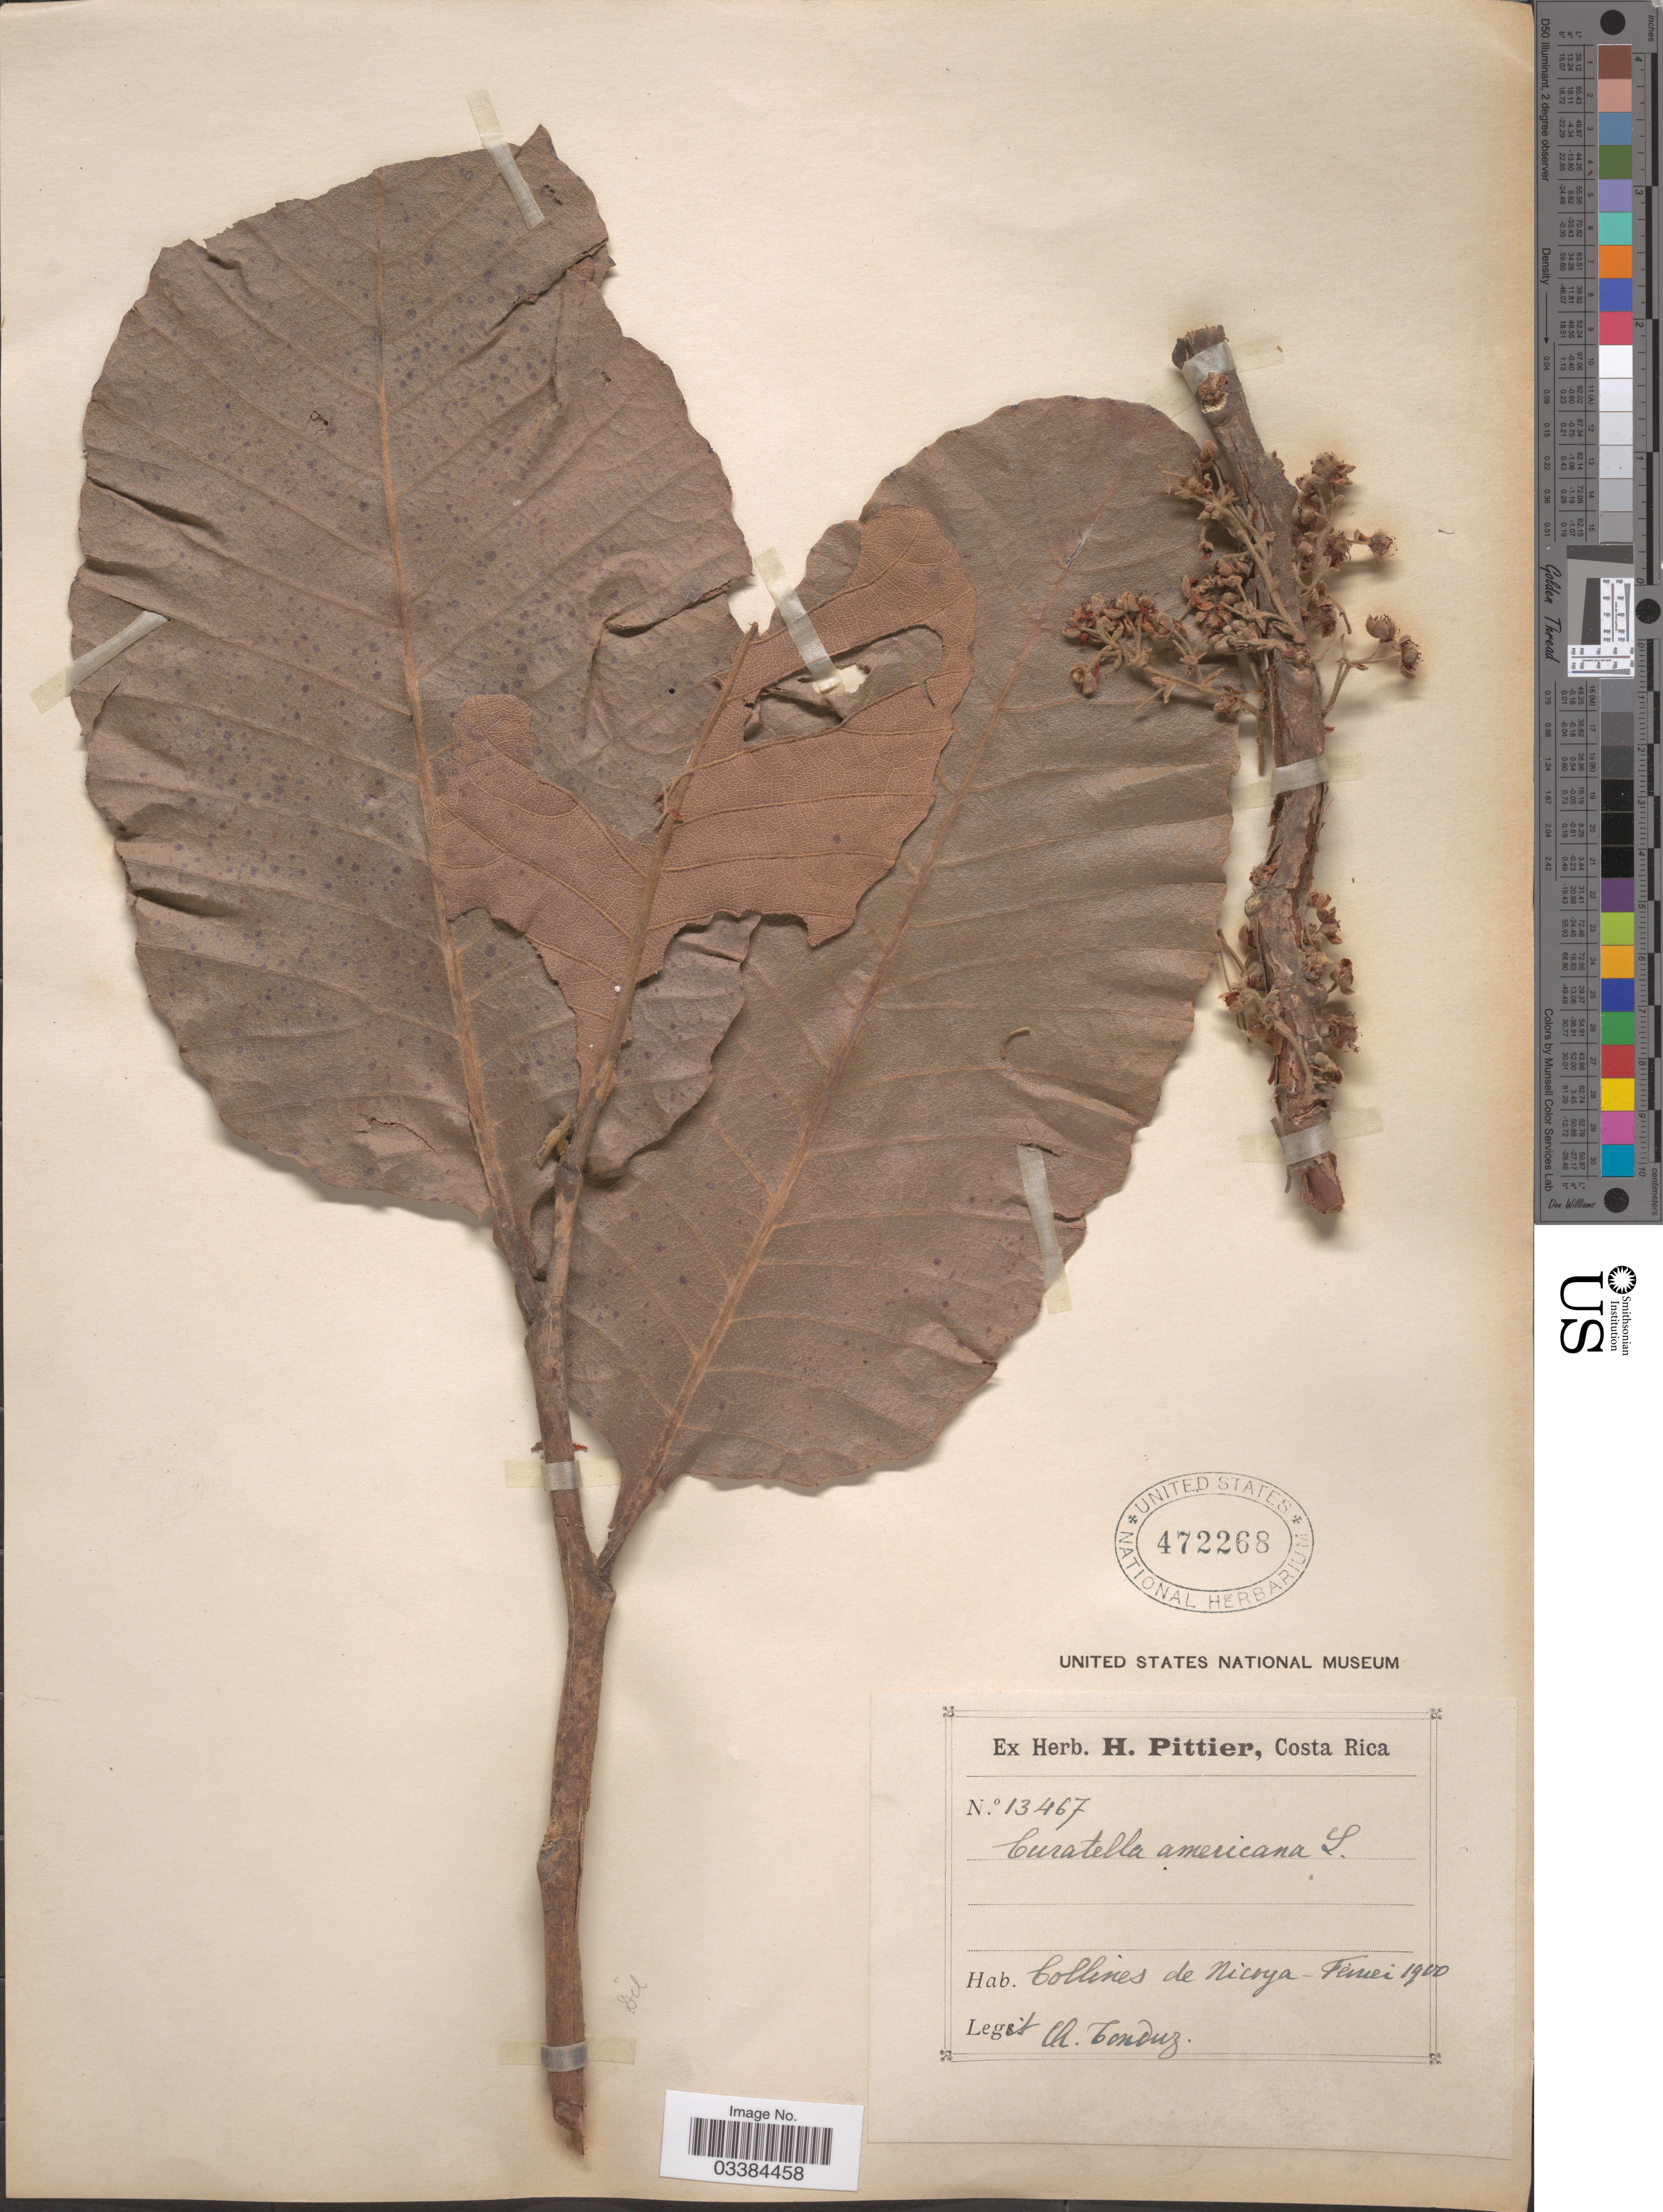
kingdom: Plantae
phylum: Tracheophyta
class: Magnoliopsida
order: Dilleniales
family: Dilleniaceae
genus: Curatella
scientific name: Curatella americana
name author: L.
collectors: A. Tonduz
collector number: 13467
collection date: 1900-02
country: Costa Rica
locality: Collines de Nicoya.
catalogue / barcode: US 472268